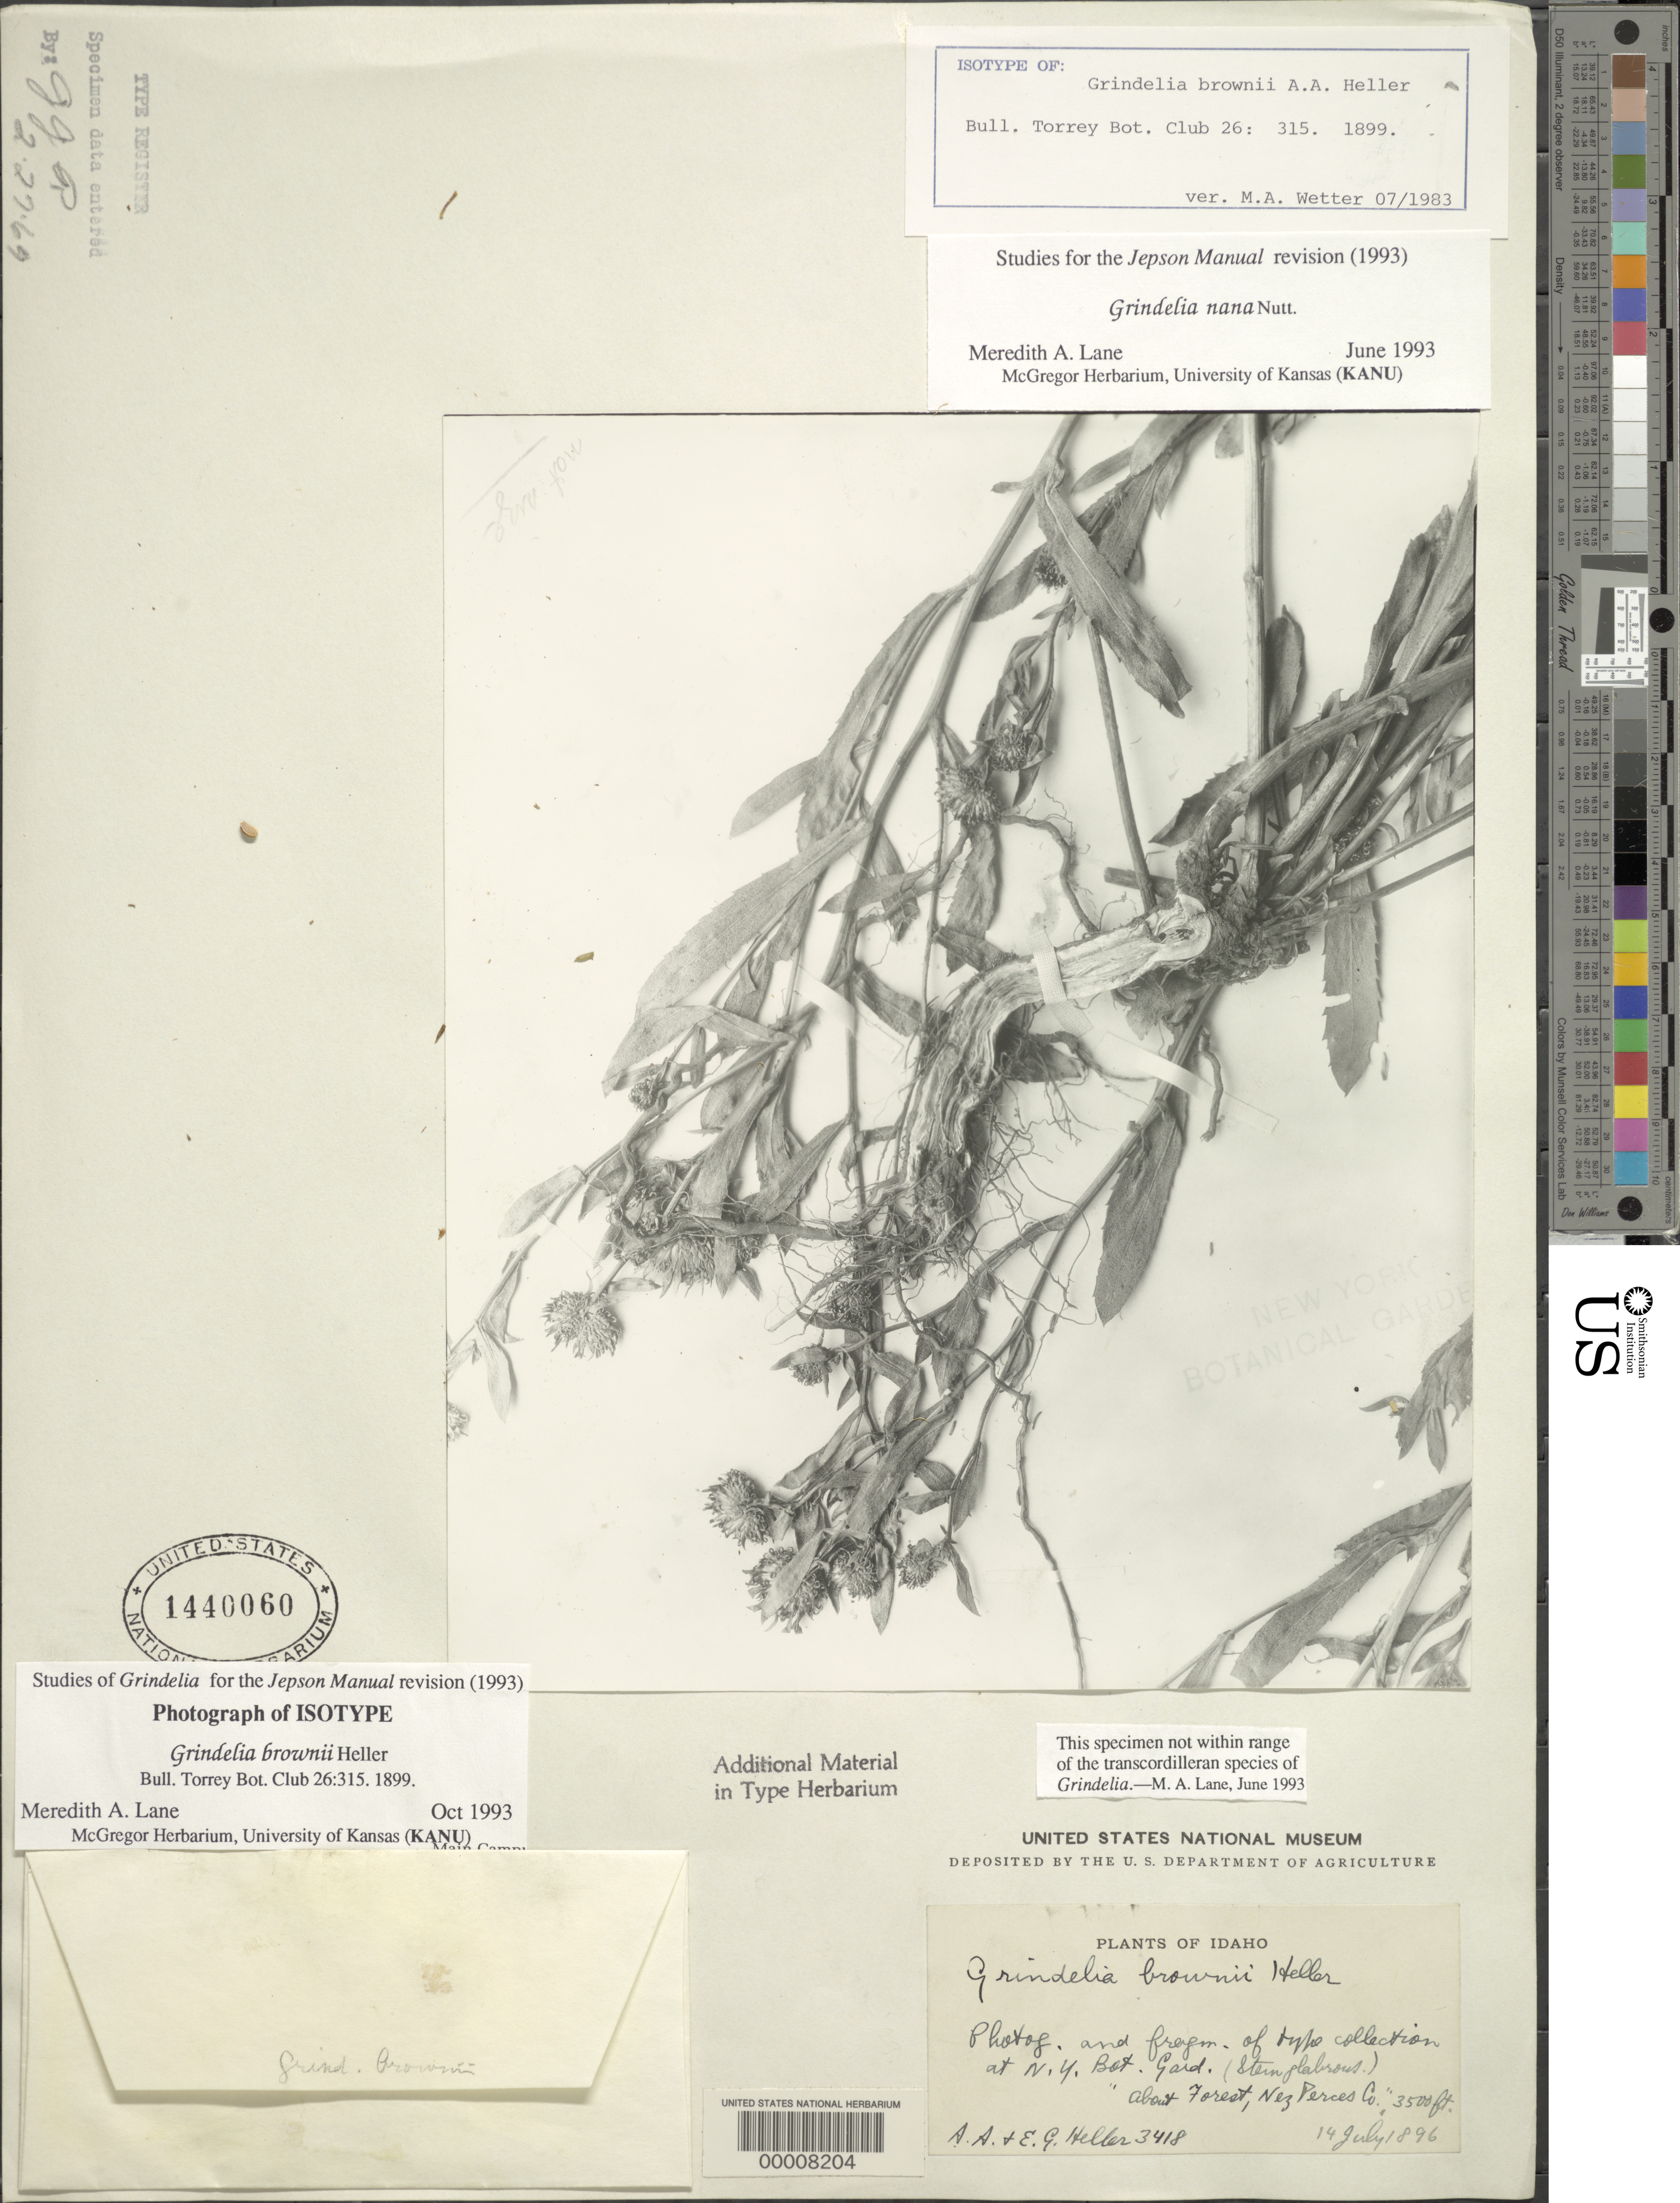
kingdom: Plantae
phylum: Tracheophyta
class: Magnoliopsida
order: Asterales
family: Asteraceae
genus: Grindelia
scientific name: Grindelia nana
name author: Nutt.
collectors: A. A. Heller & E. G. Heller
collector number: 3418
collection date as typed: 14 Jul 1896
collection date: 1896-07-14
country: United States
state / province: Idaho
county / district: Nez Perce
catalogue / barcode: US 1440060